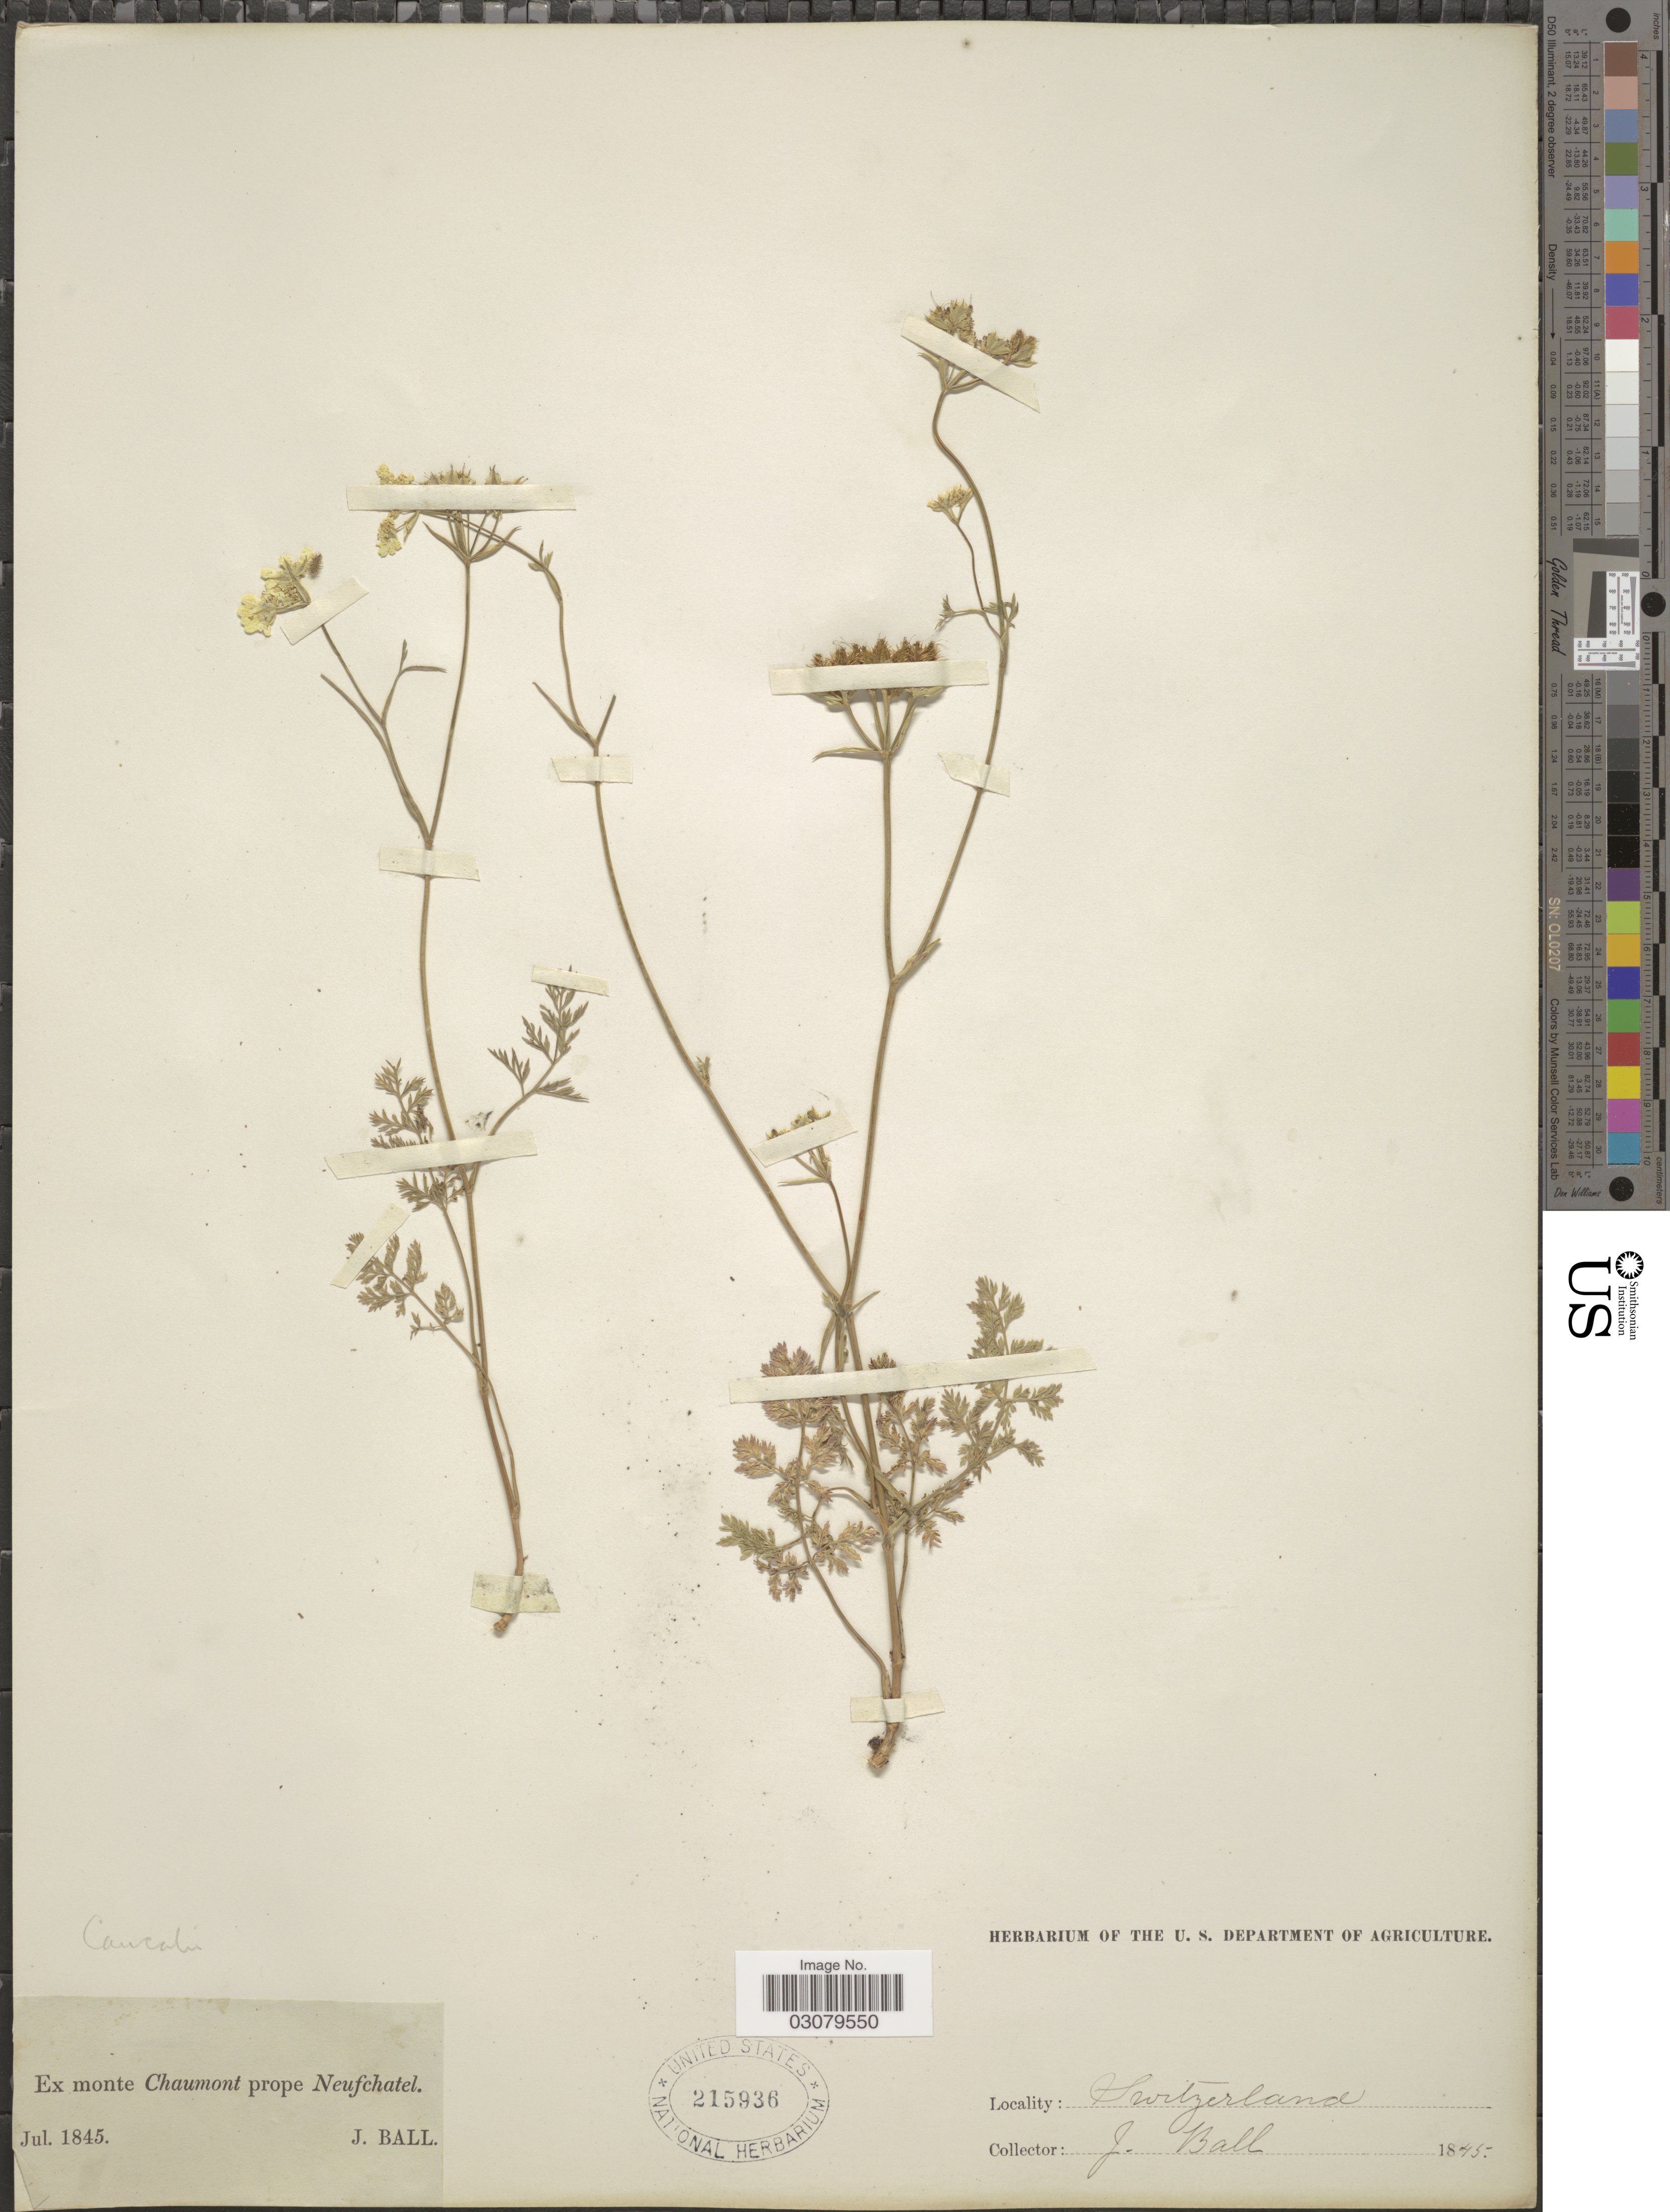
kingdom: Plantae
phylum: Tracheophyta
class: Magnoliopsida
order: Apiales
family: Apiaceae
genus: Caucalis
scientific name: Caucalis sp.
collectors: J. Ball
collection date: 1845-07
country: Switzerland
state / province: Neuchâtel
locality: Ex monte Chaumont prope Neufchatel.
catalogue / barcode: US 215936